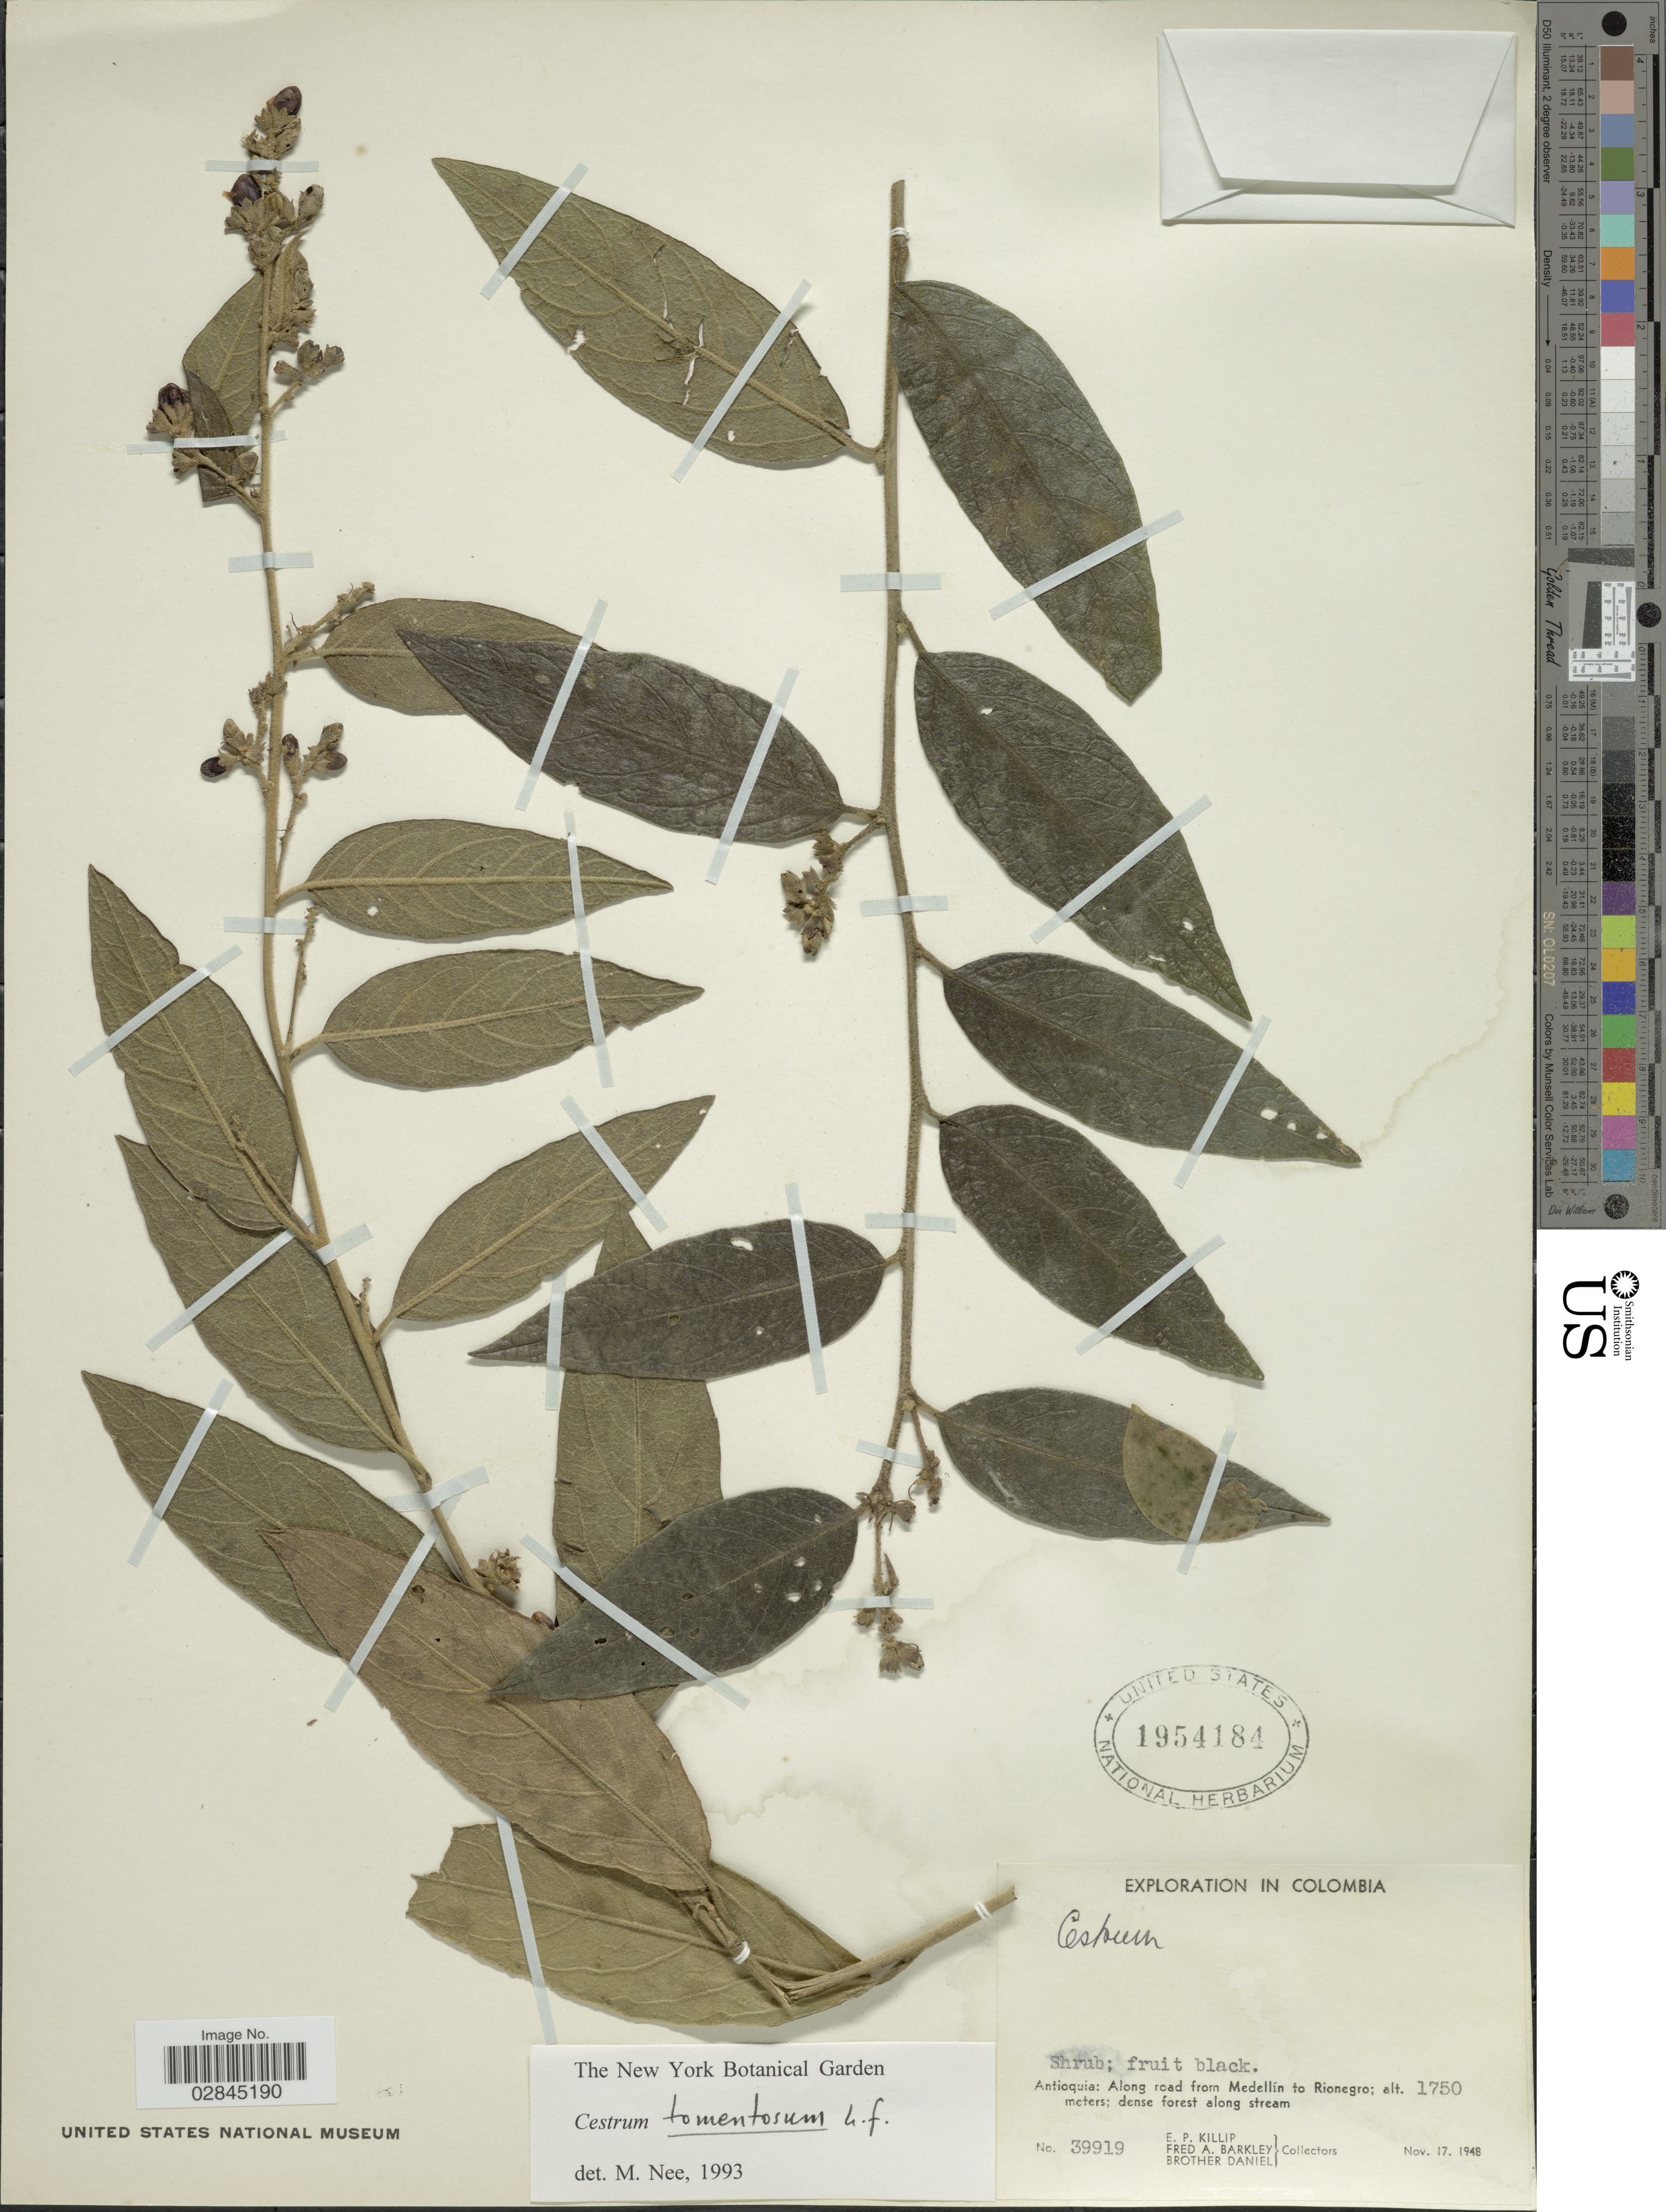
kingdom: Plantae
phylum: Tracheophyta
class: Magnoliopsida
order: Solanales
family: Solanaceae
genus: Cestrum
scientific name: Cestrum tomentosum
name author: L. f.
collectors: E. P. Killip, F. A. Barkley & Bro. Daniel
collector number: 39919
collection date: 1948-11-17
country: Colombia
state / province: Antioquia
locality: Along road from Medellín to Rionegro.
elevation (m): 1750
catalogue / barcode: US 1954184